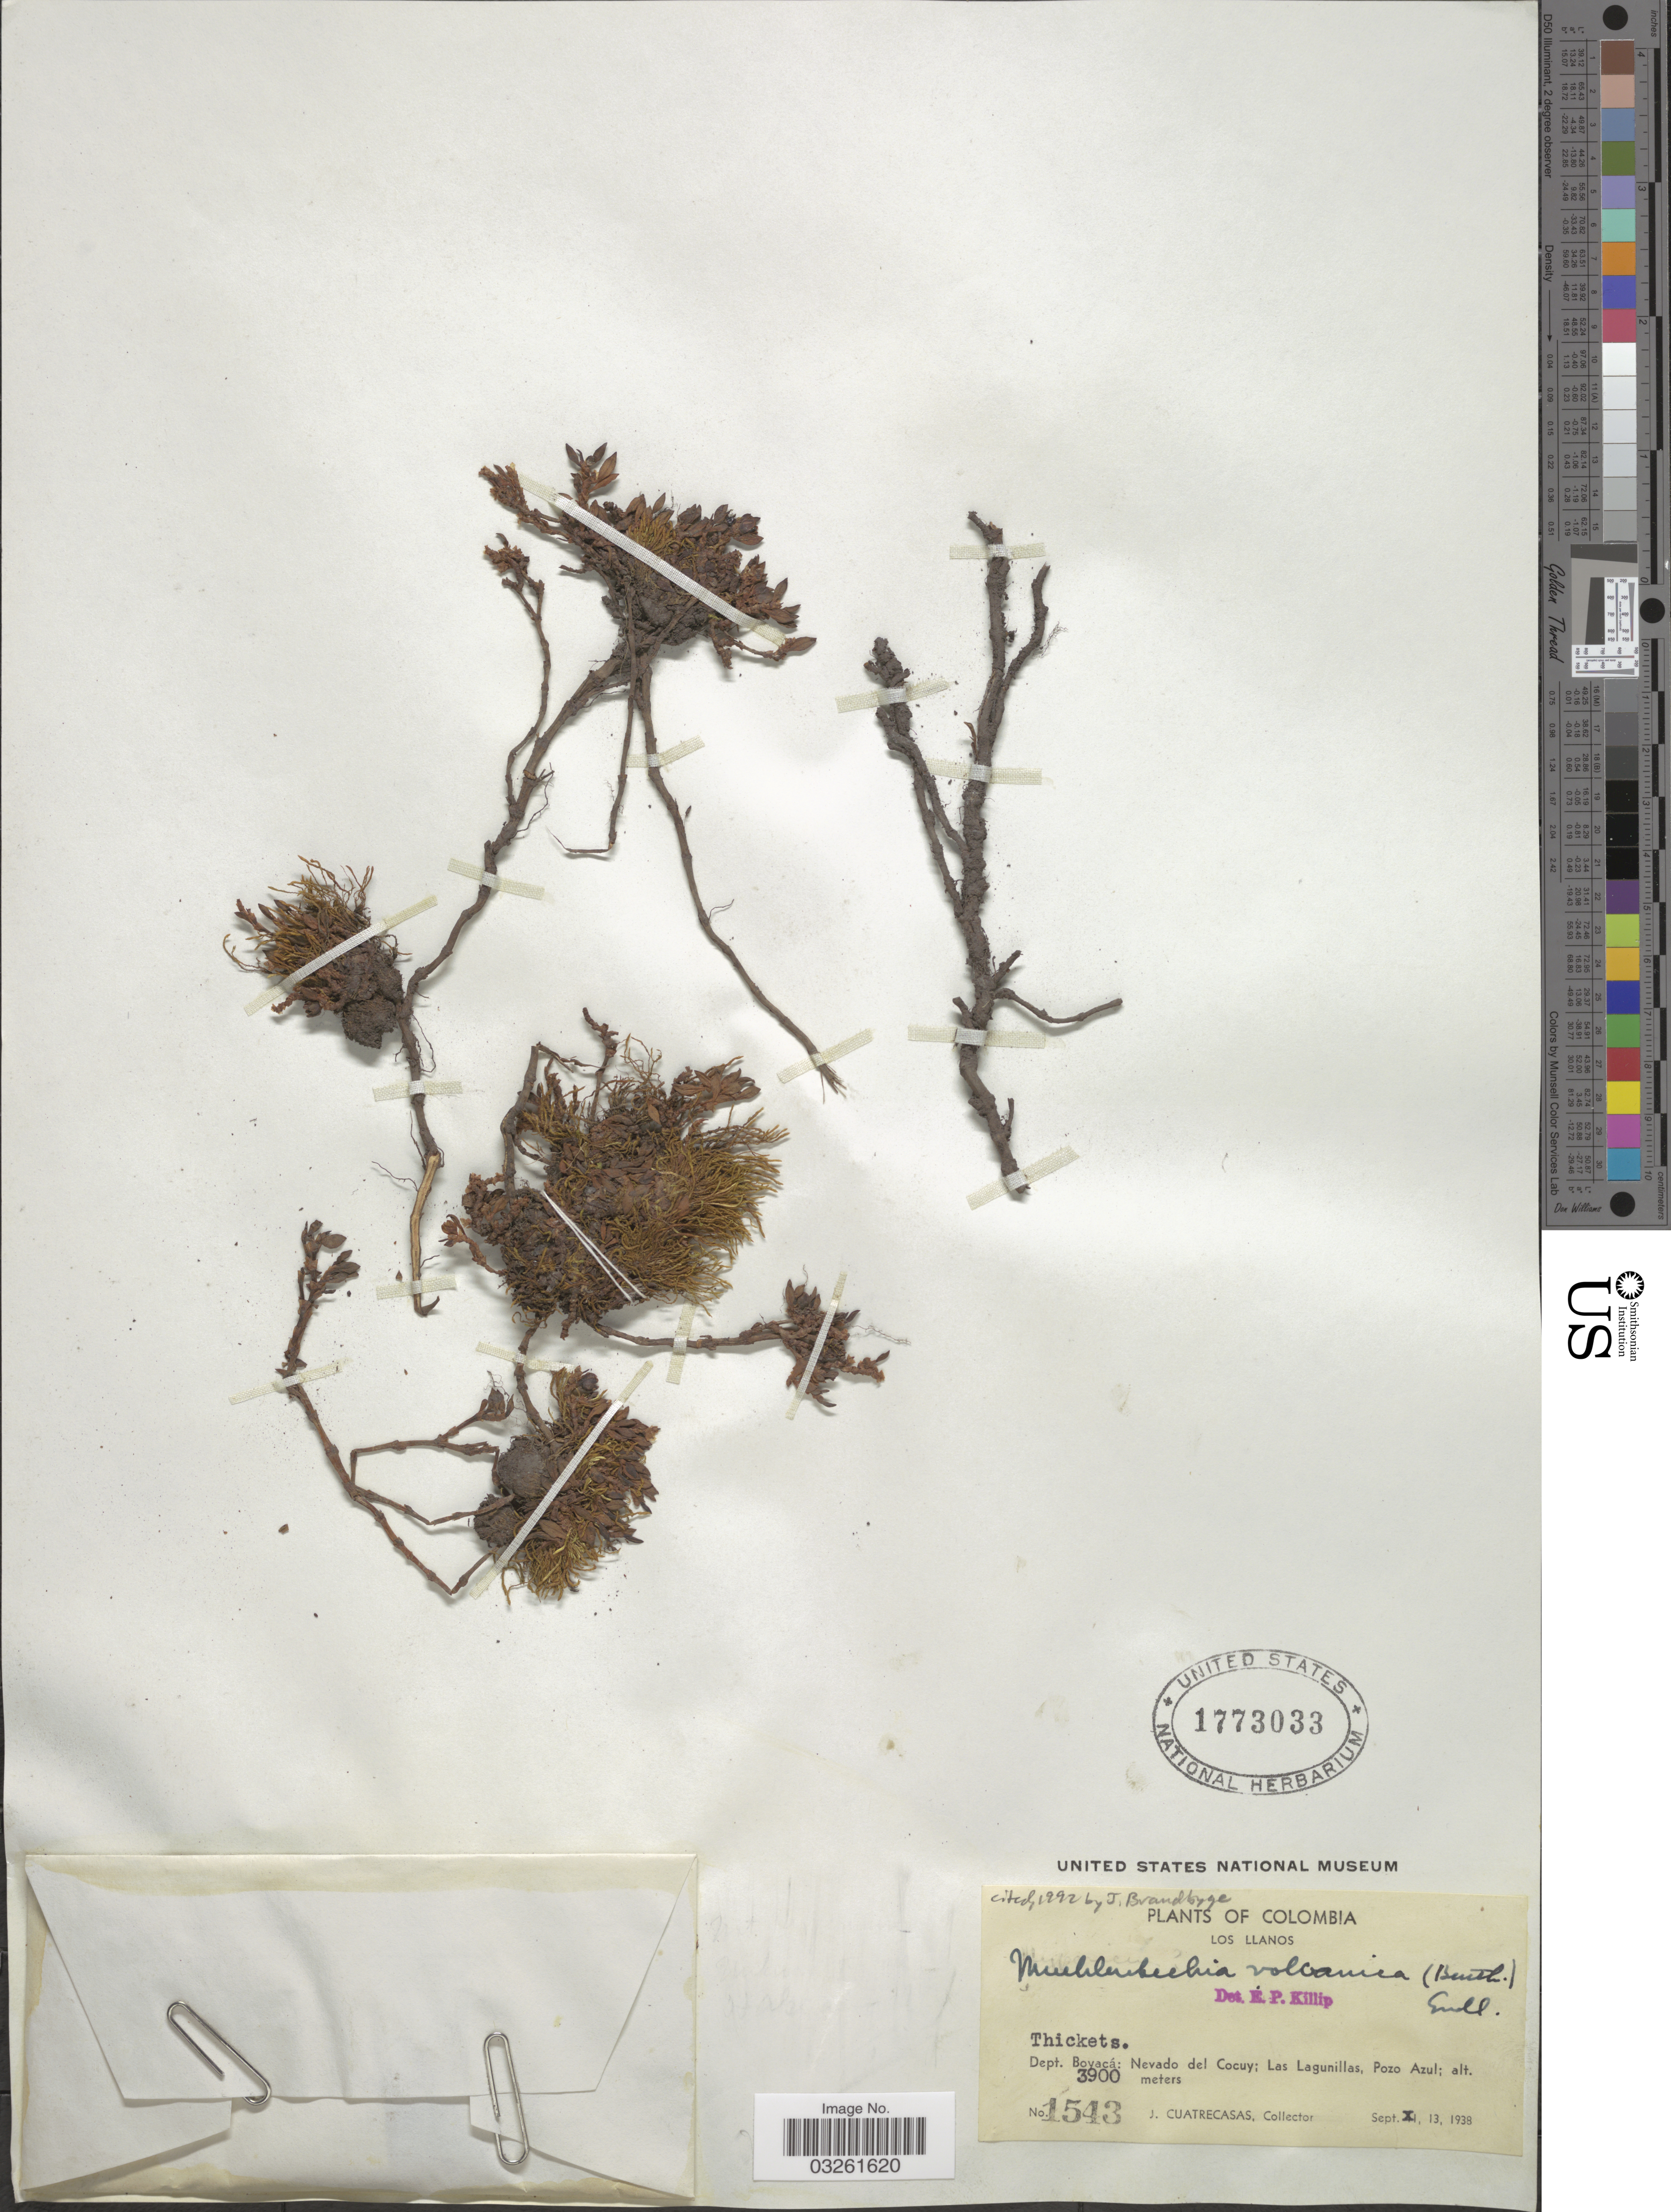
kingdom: Plantae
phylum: Tracheophyta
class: Magnoliopsida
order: Caryophyllales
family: Polygonaceae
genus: Muehlenbeckia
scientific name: Muehlenbeckia volcanica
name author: (Benth.) Endl.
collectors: J. Cuatrecasas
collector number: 1543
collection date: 1938-09-13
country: Colombia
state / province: Boyacá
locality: Los Llanos. Dept. Boyacá: Nevado del Cocuy; Las Lagunillas, Pozo Azul.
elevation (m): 3900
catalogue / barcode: US 1773033